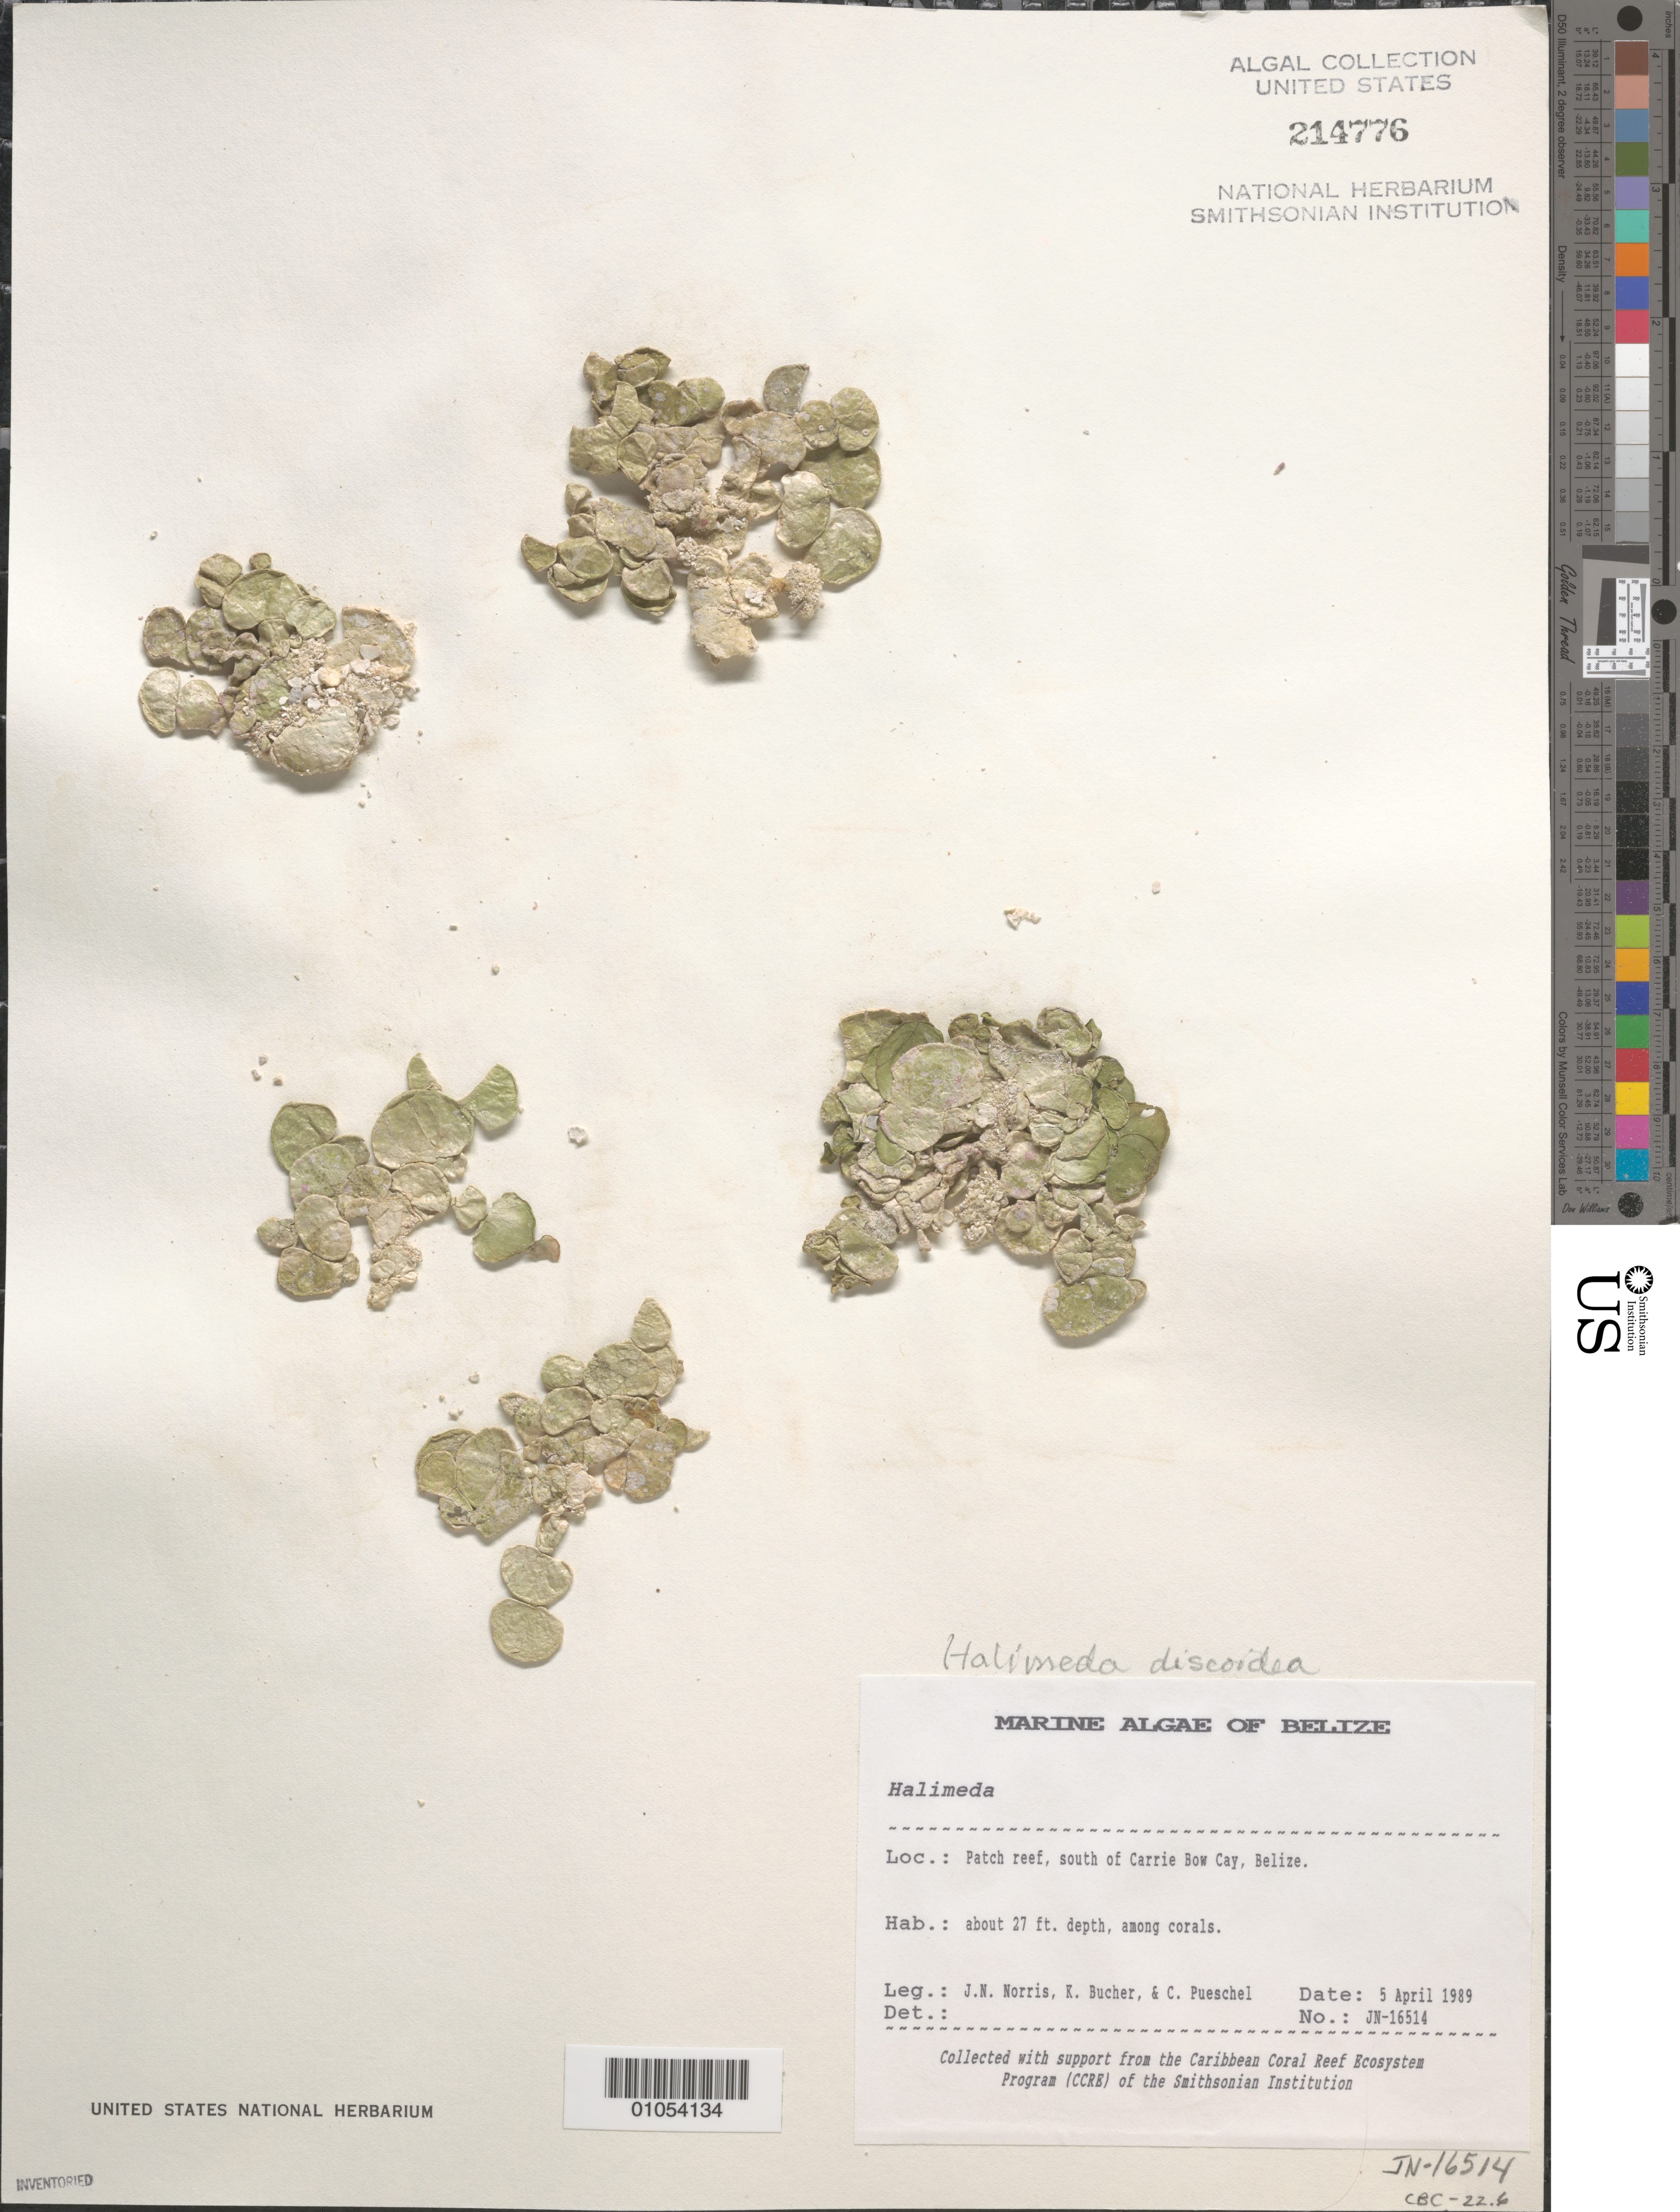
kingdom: Plantae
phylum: Chlorophyta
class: Ulvophyceae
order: Bryopsidales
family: Halimedaceae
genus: Halimeda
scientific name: Halimeda discoidea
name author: Decne.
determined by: Norris, James N.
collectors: J. N. Norris, K. E. Bucher & C. Pueschel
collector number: JN-16514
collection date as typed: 05 Apr 1989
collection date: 1989-04-05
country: Belize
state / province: Stann Creek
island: Carrie Bow Cay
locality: South of Carrie Bow Cay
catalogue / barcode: US 214776